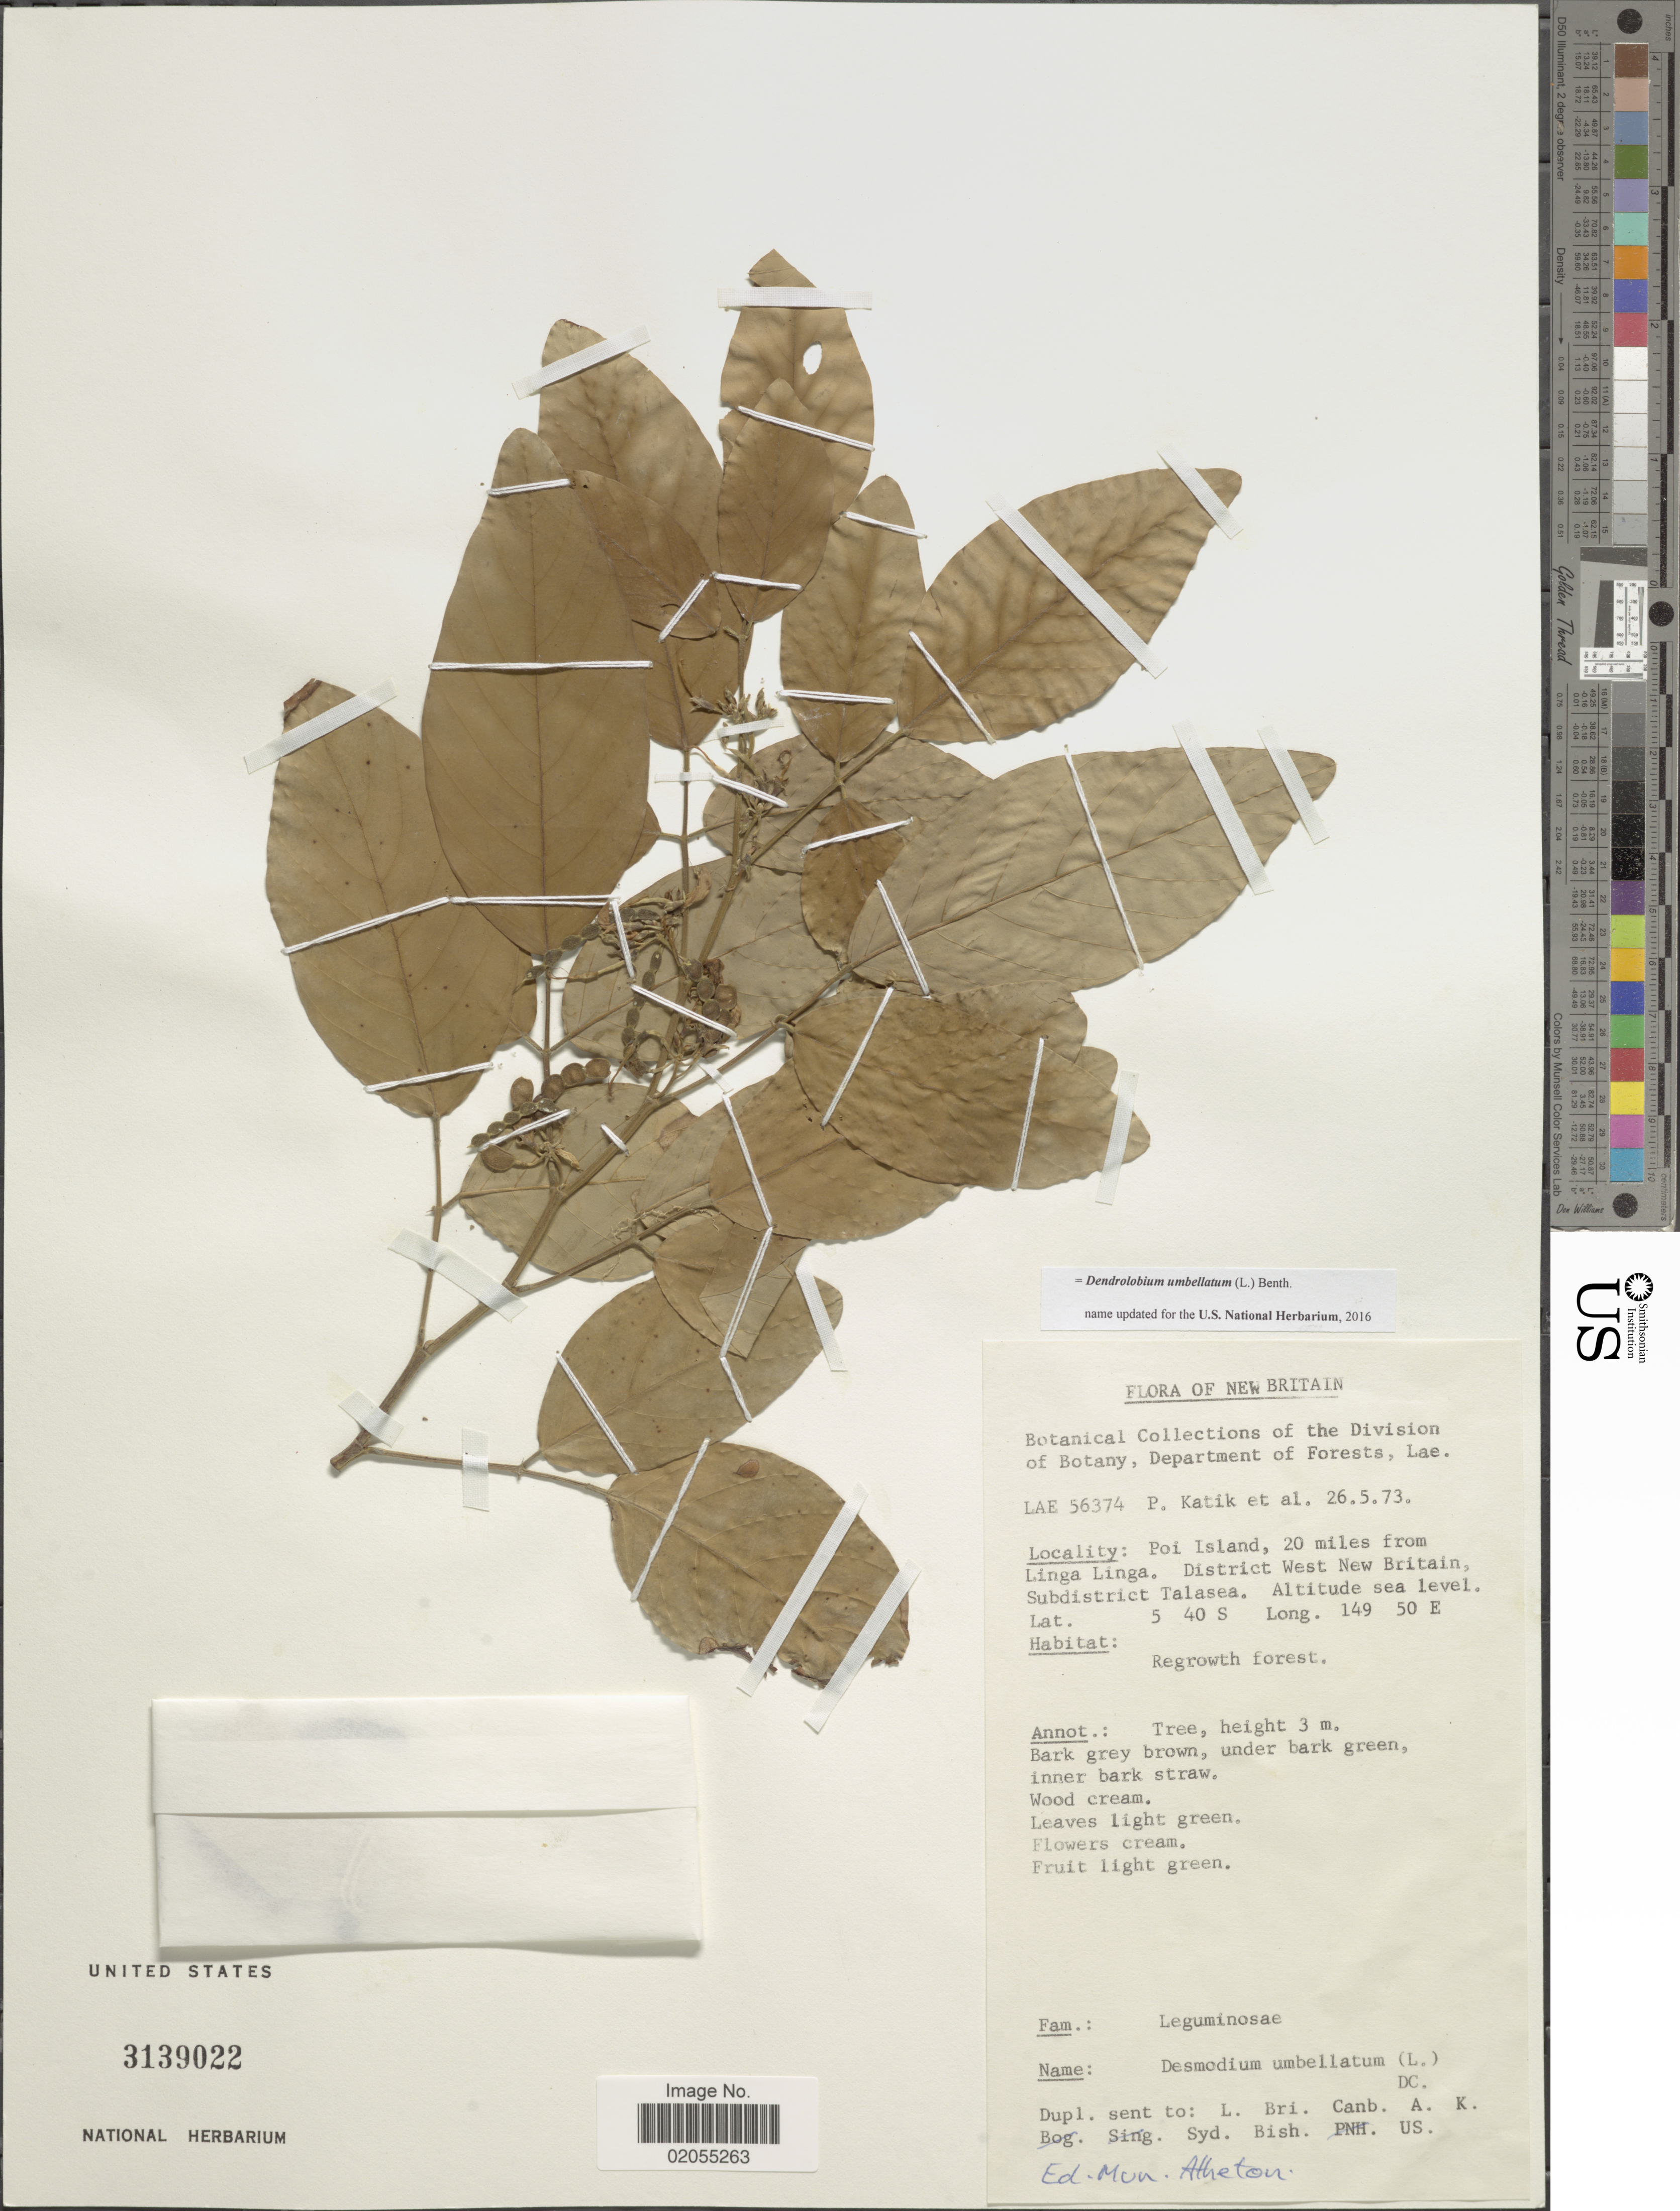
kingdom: Plantae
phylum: Tracheophyta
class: Magnoliopsida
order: Fabales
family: Fabaceae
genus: Dendrolobium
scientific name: Dendrolobium umbellatum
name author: (L.) Benth.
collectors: P. Katik & et al.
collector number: LAE 56374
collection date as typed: Transcribed d/m/y: 26/5/73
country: Papua New Guinea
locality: New Britain, Poi Island, 20 miles from Linga Linga, District West New Britain, Subdistrict Talasea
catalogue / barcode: US 3139022